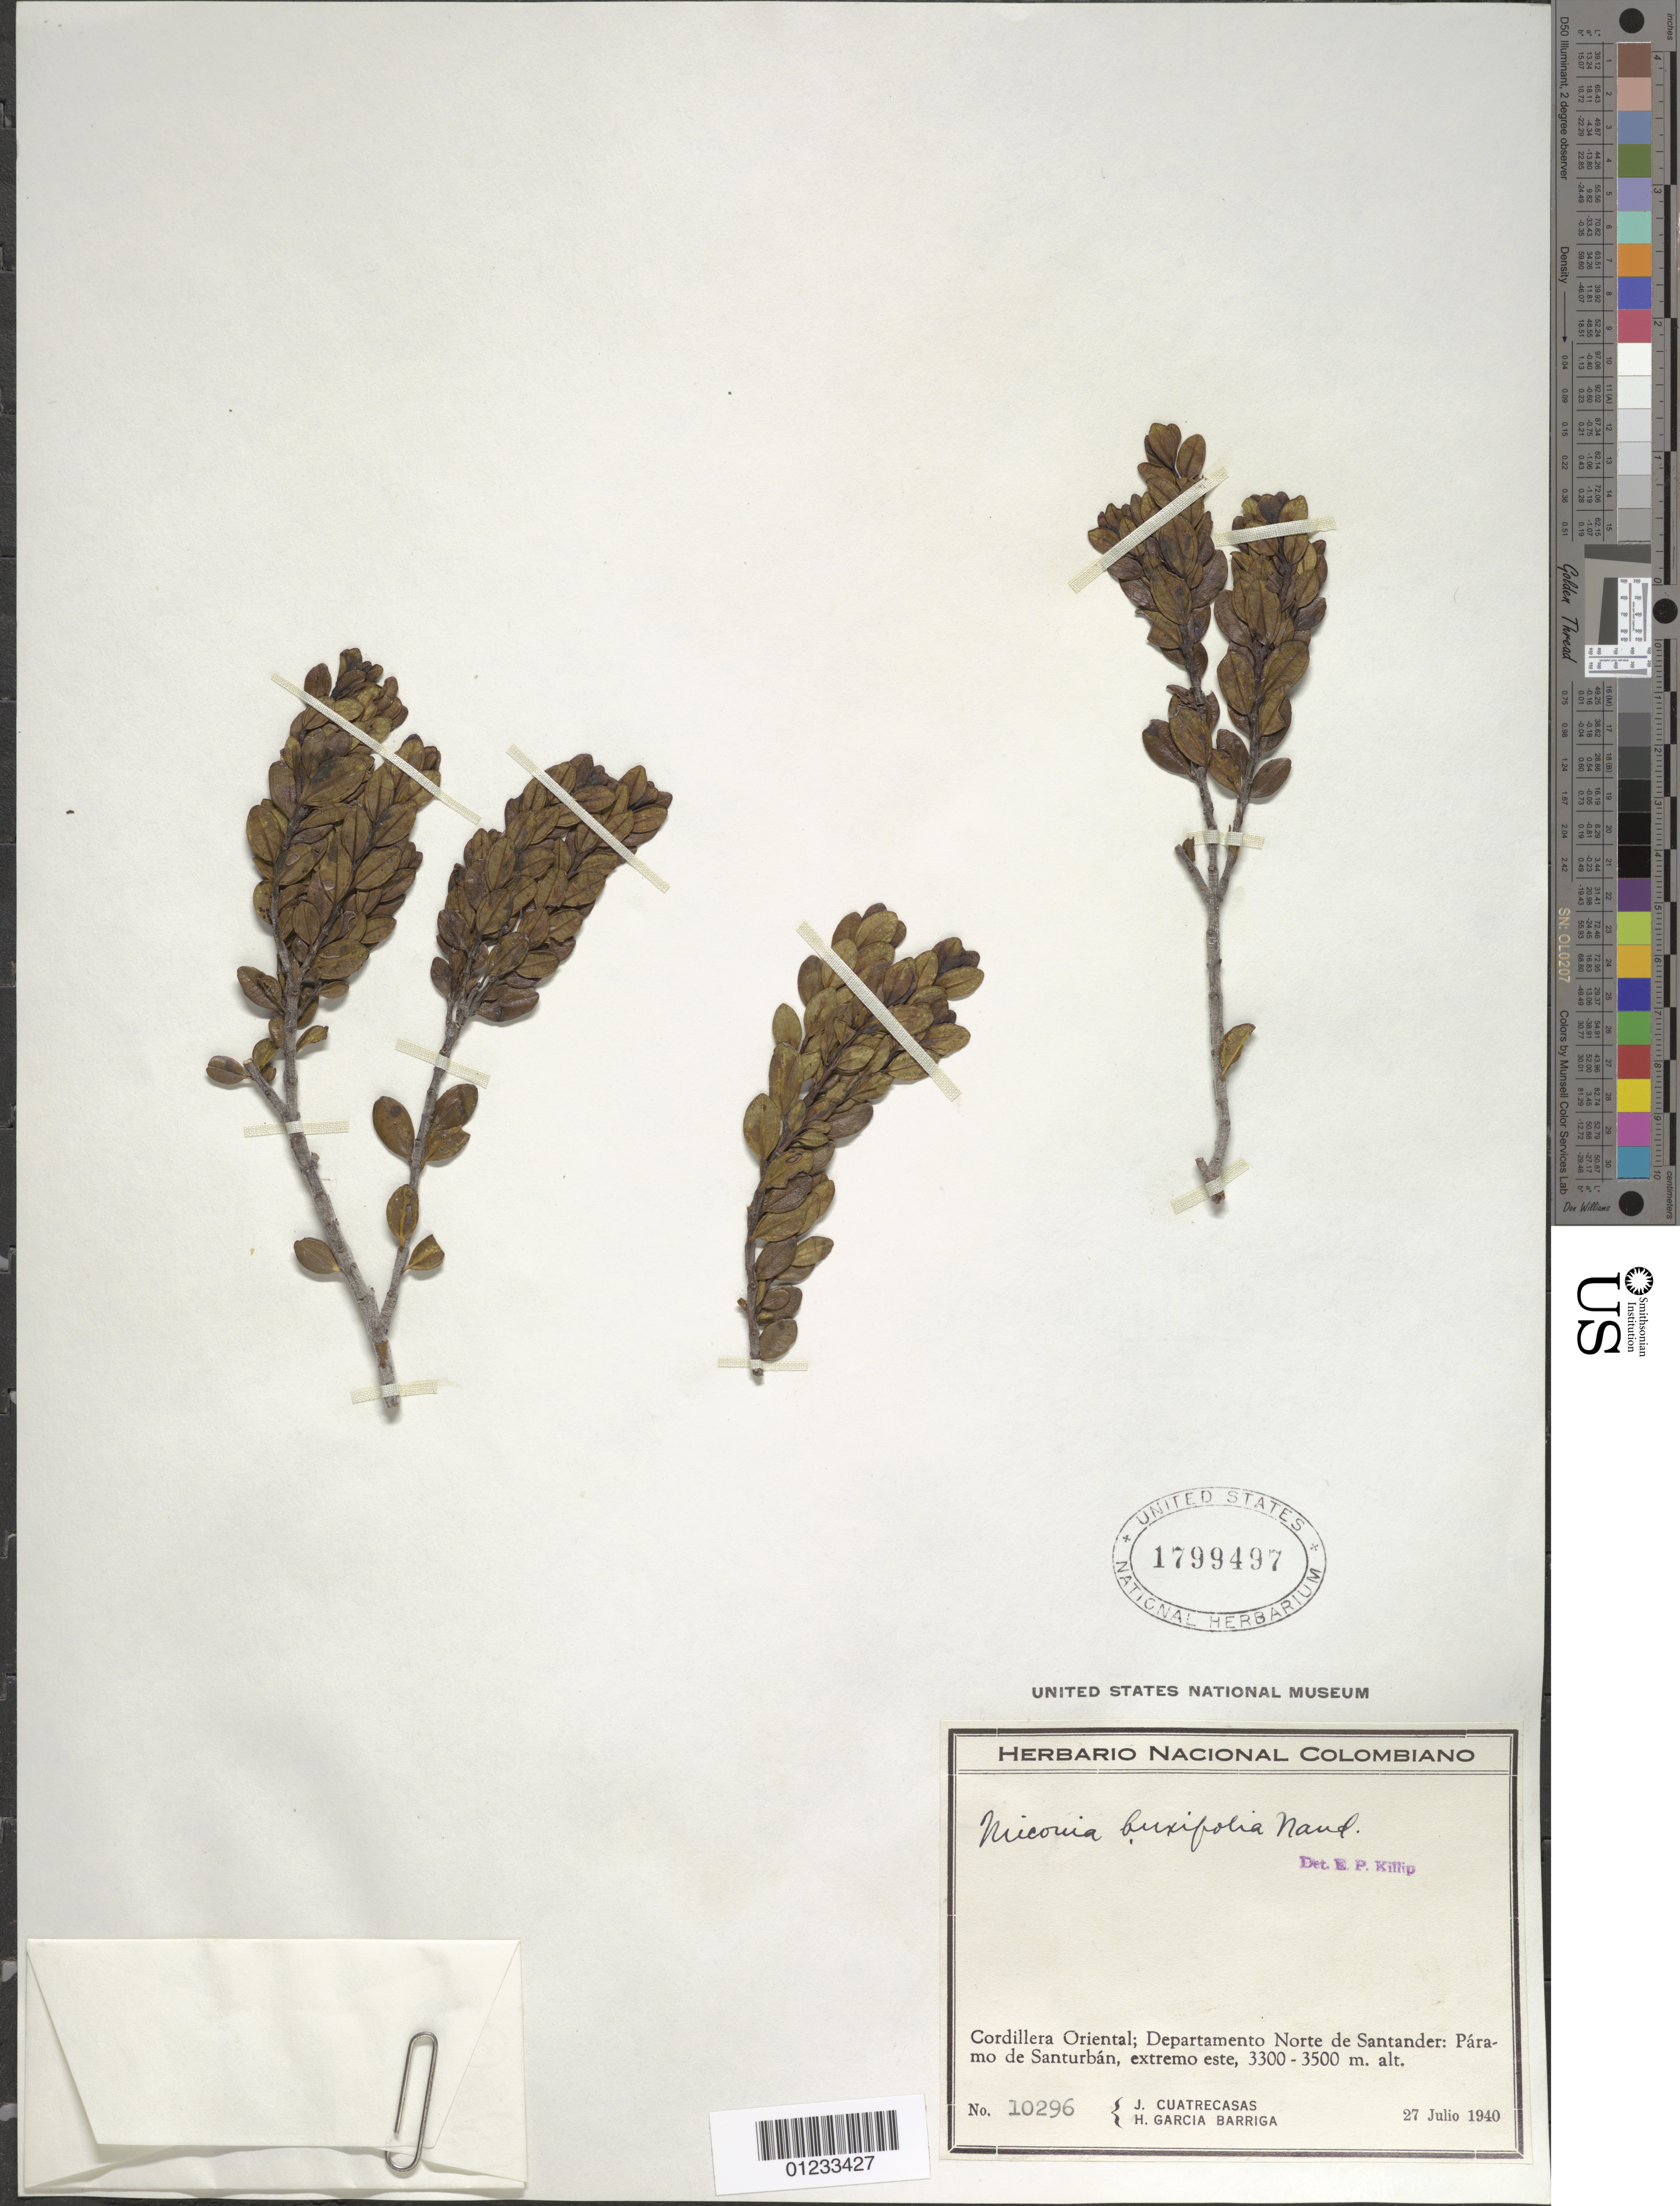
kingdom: Plantae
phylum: Tracheophyta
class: Magnoliopsida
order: Myrtales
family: Melastomataceae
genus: Miconia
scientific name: Miconia centrodesma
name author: Naudin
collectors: J. Cuatrecasas & H. García Barriga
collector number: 10296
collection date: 1940-07-27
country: Colombia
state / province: Norte de Santander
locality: Paramo de Santurban, extremo este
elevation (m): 3300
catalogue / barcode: US 1799497